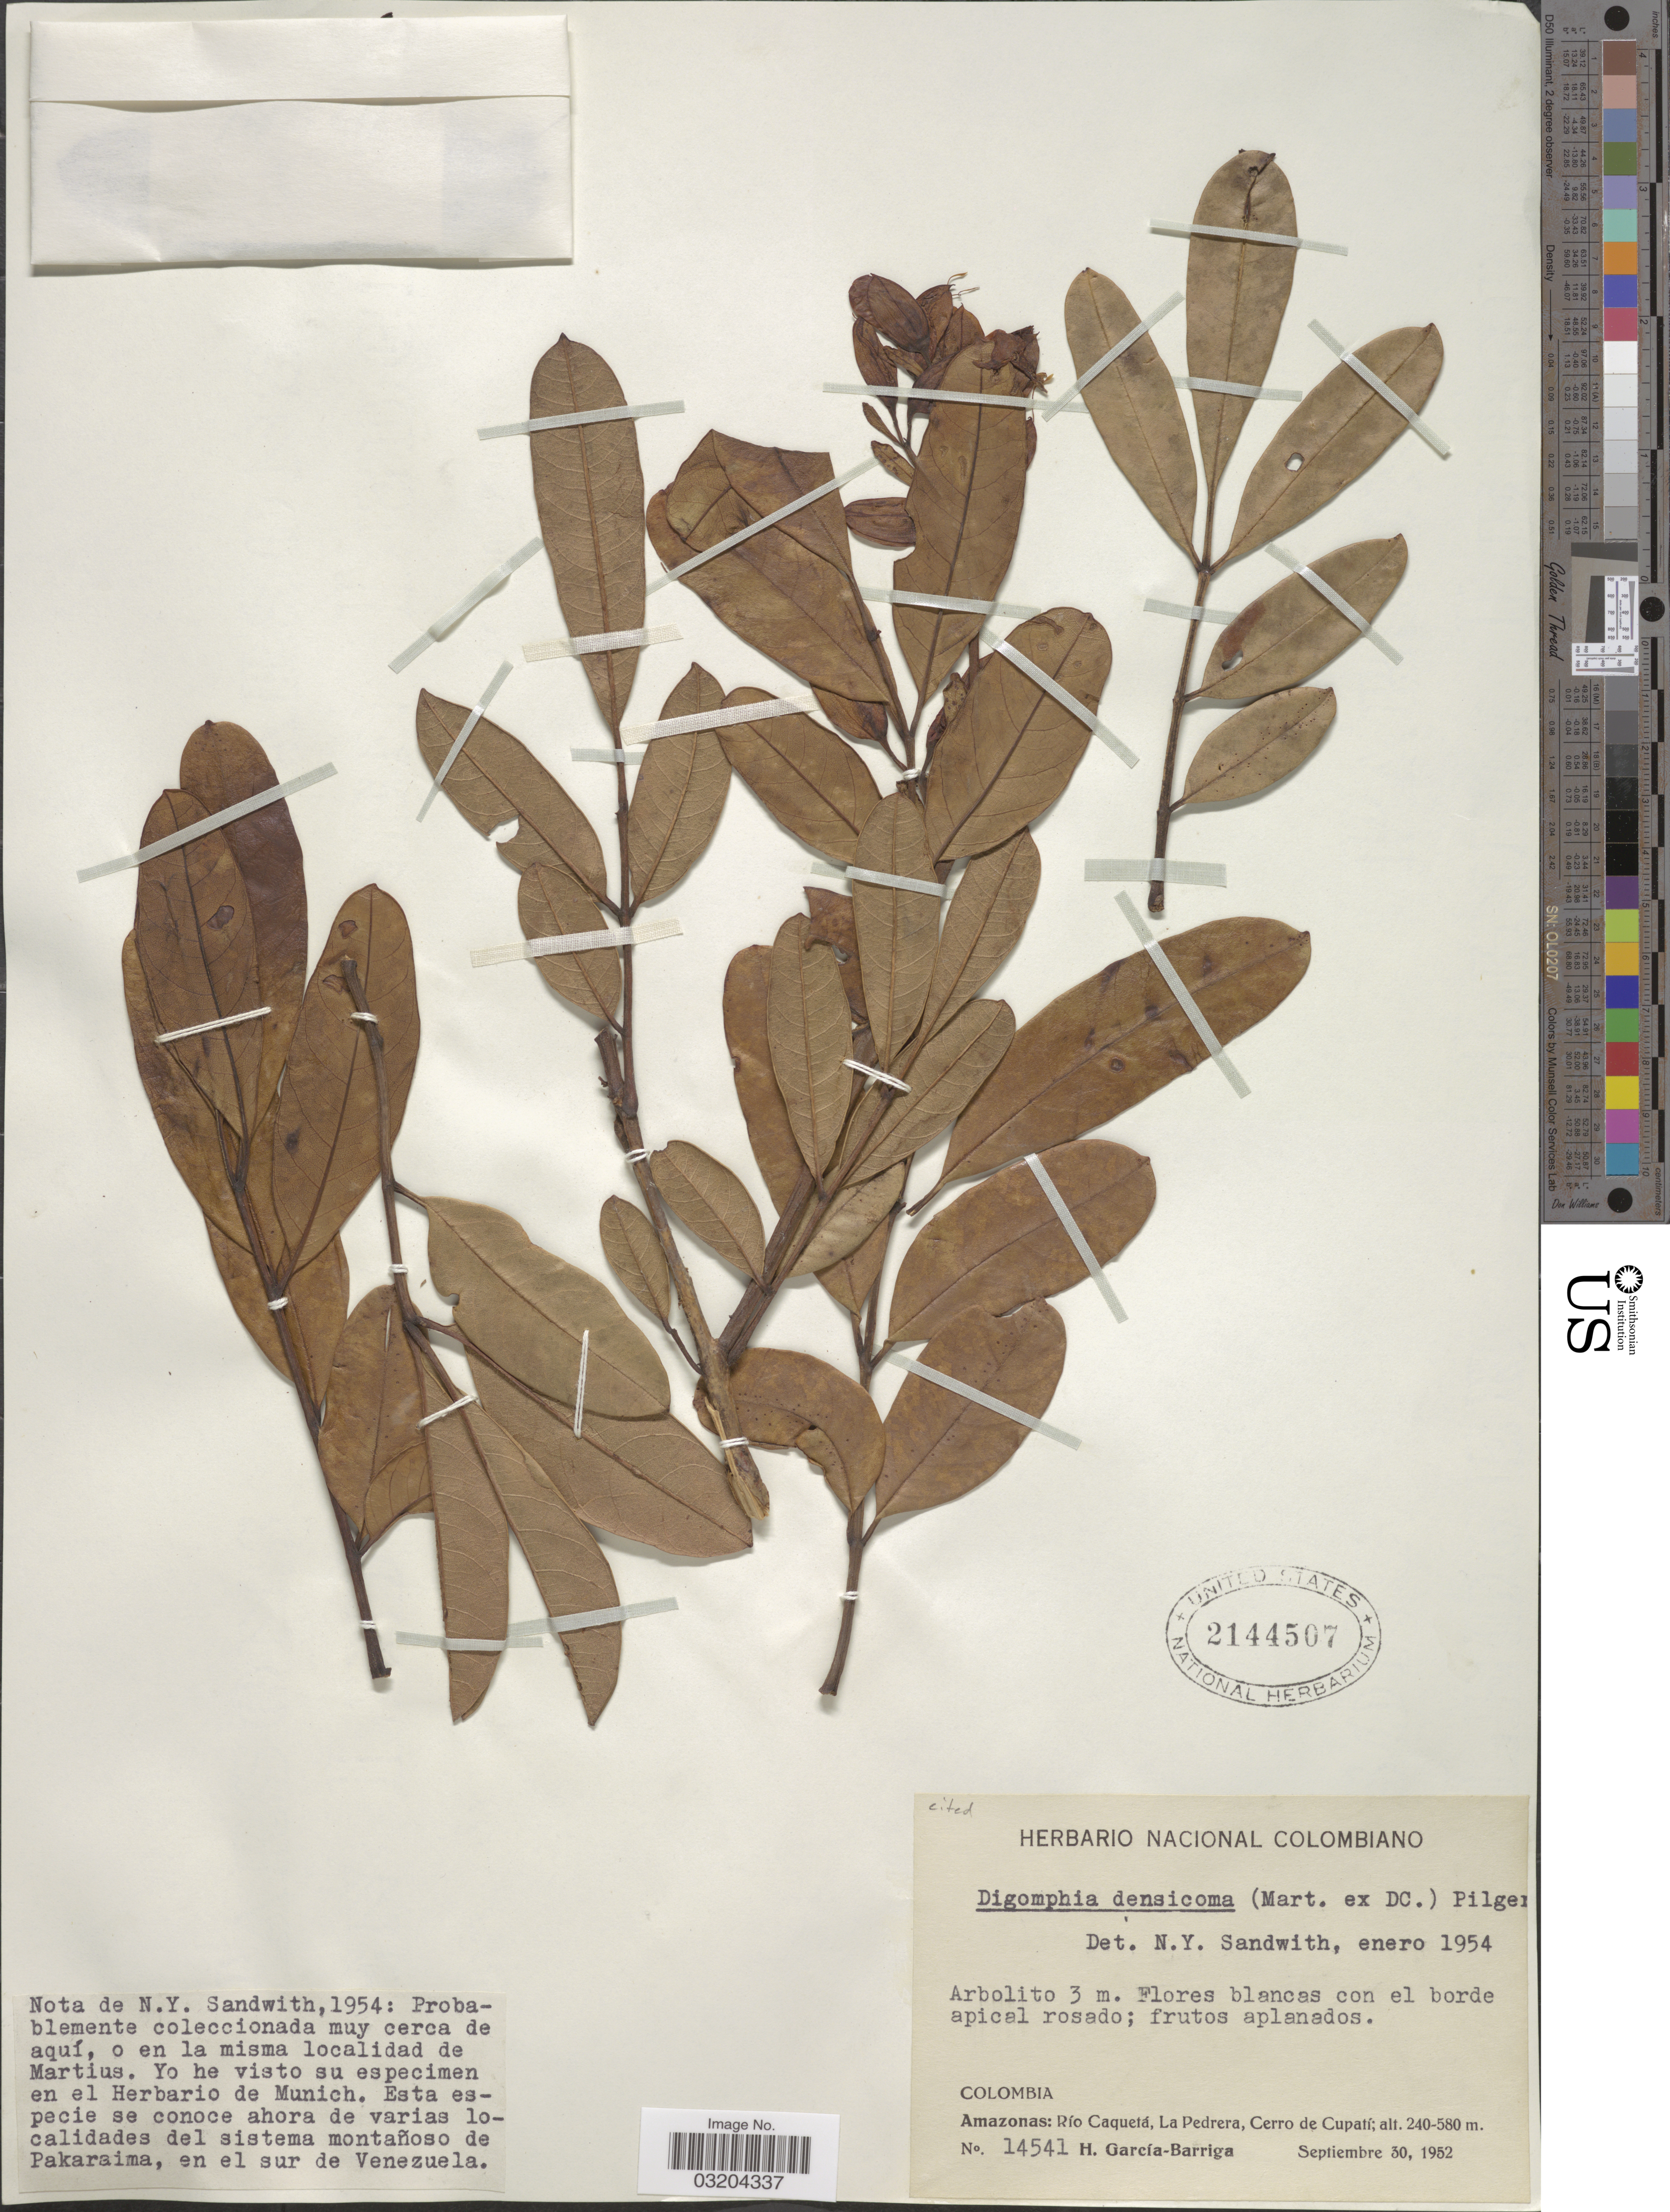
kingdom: Plantae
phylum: Tracheophyta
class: Magnoliopsida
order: Lamiales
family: Bignoniaceae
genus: Digomphia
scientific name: Digomphia densicoma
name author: (Mart. ex DC.) Pilg.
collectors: H. García Barriga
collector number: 14541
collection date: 1952-09-30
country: Colombia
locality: Río Caquetá, La Pedrera, Cerro de Cupatí.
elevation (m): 240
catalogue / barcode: US 2144507